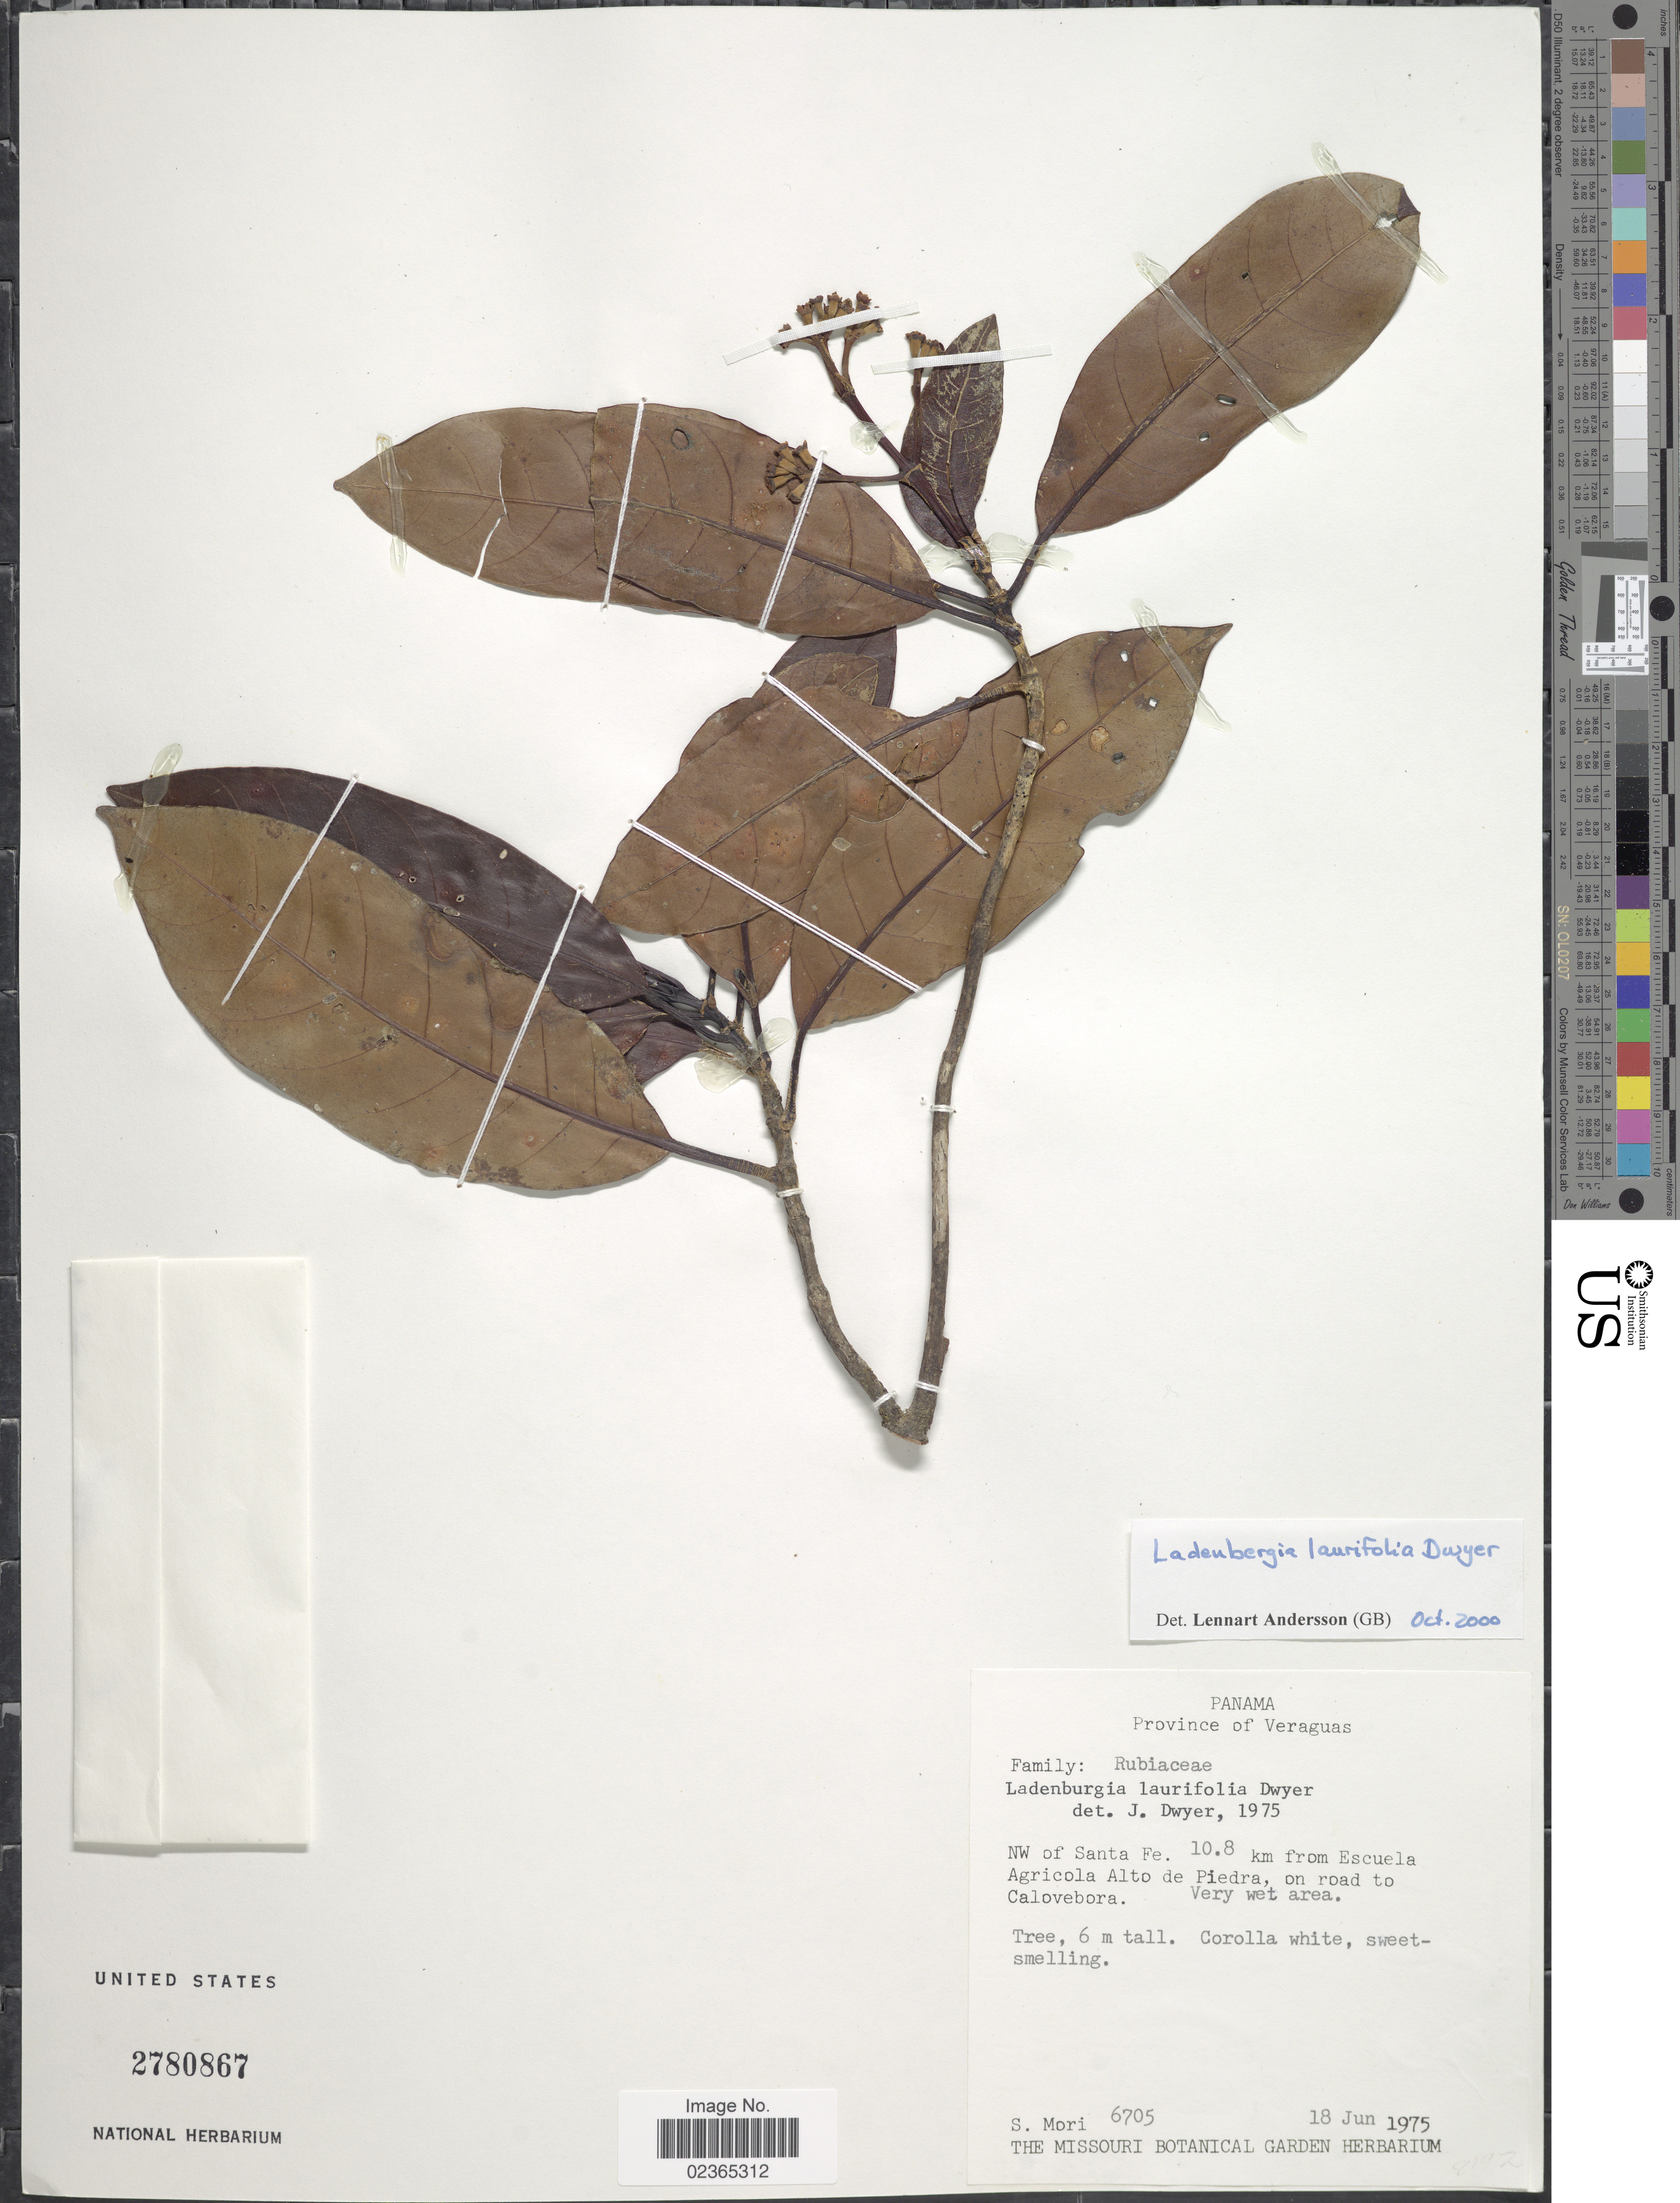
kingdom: Plantae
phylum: Tracheophyta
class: Magnoliopsida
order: Gentianales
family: Rubiaceae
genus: Ladenbergia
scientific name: Ladenbergia laurifolia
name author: Dwyer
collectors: S. Mori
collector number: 6705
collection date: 1975-06-18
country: Panama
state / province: Veraguas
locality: NW of Santa Fe. 10.8 km from Escuela Agricola Alto de Piedra, on road to Calovebora.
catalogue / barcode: US 2780867